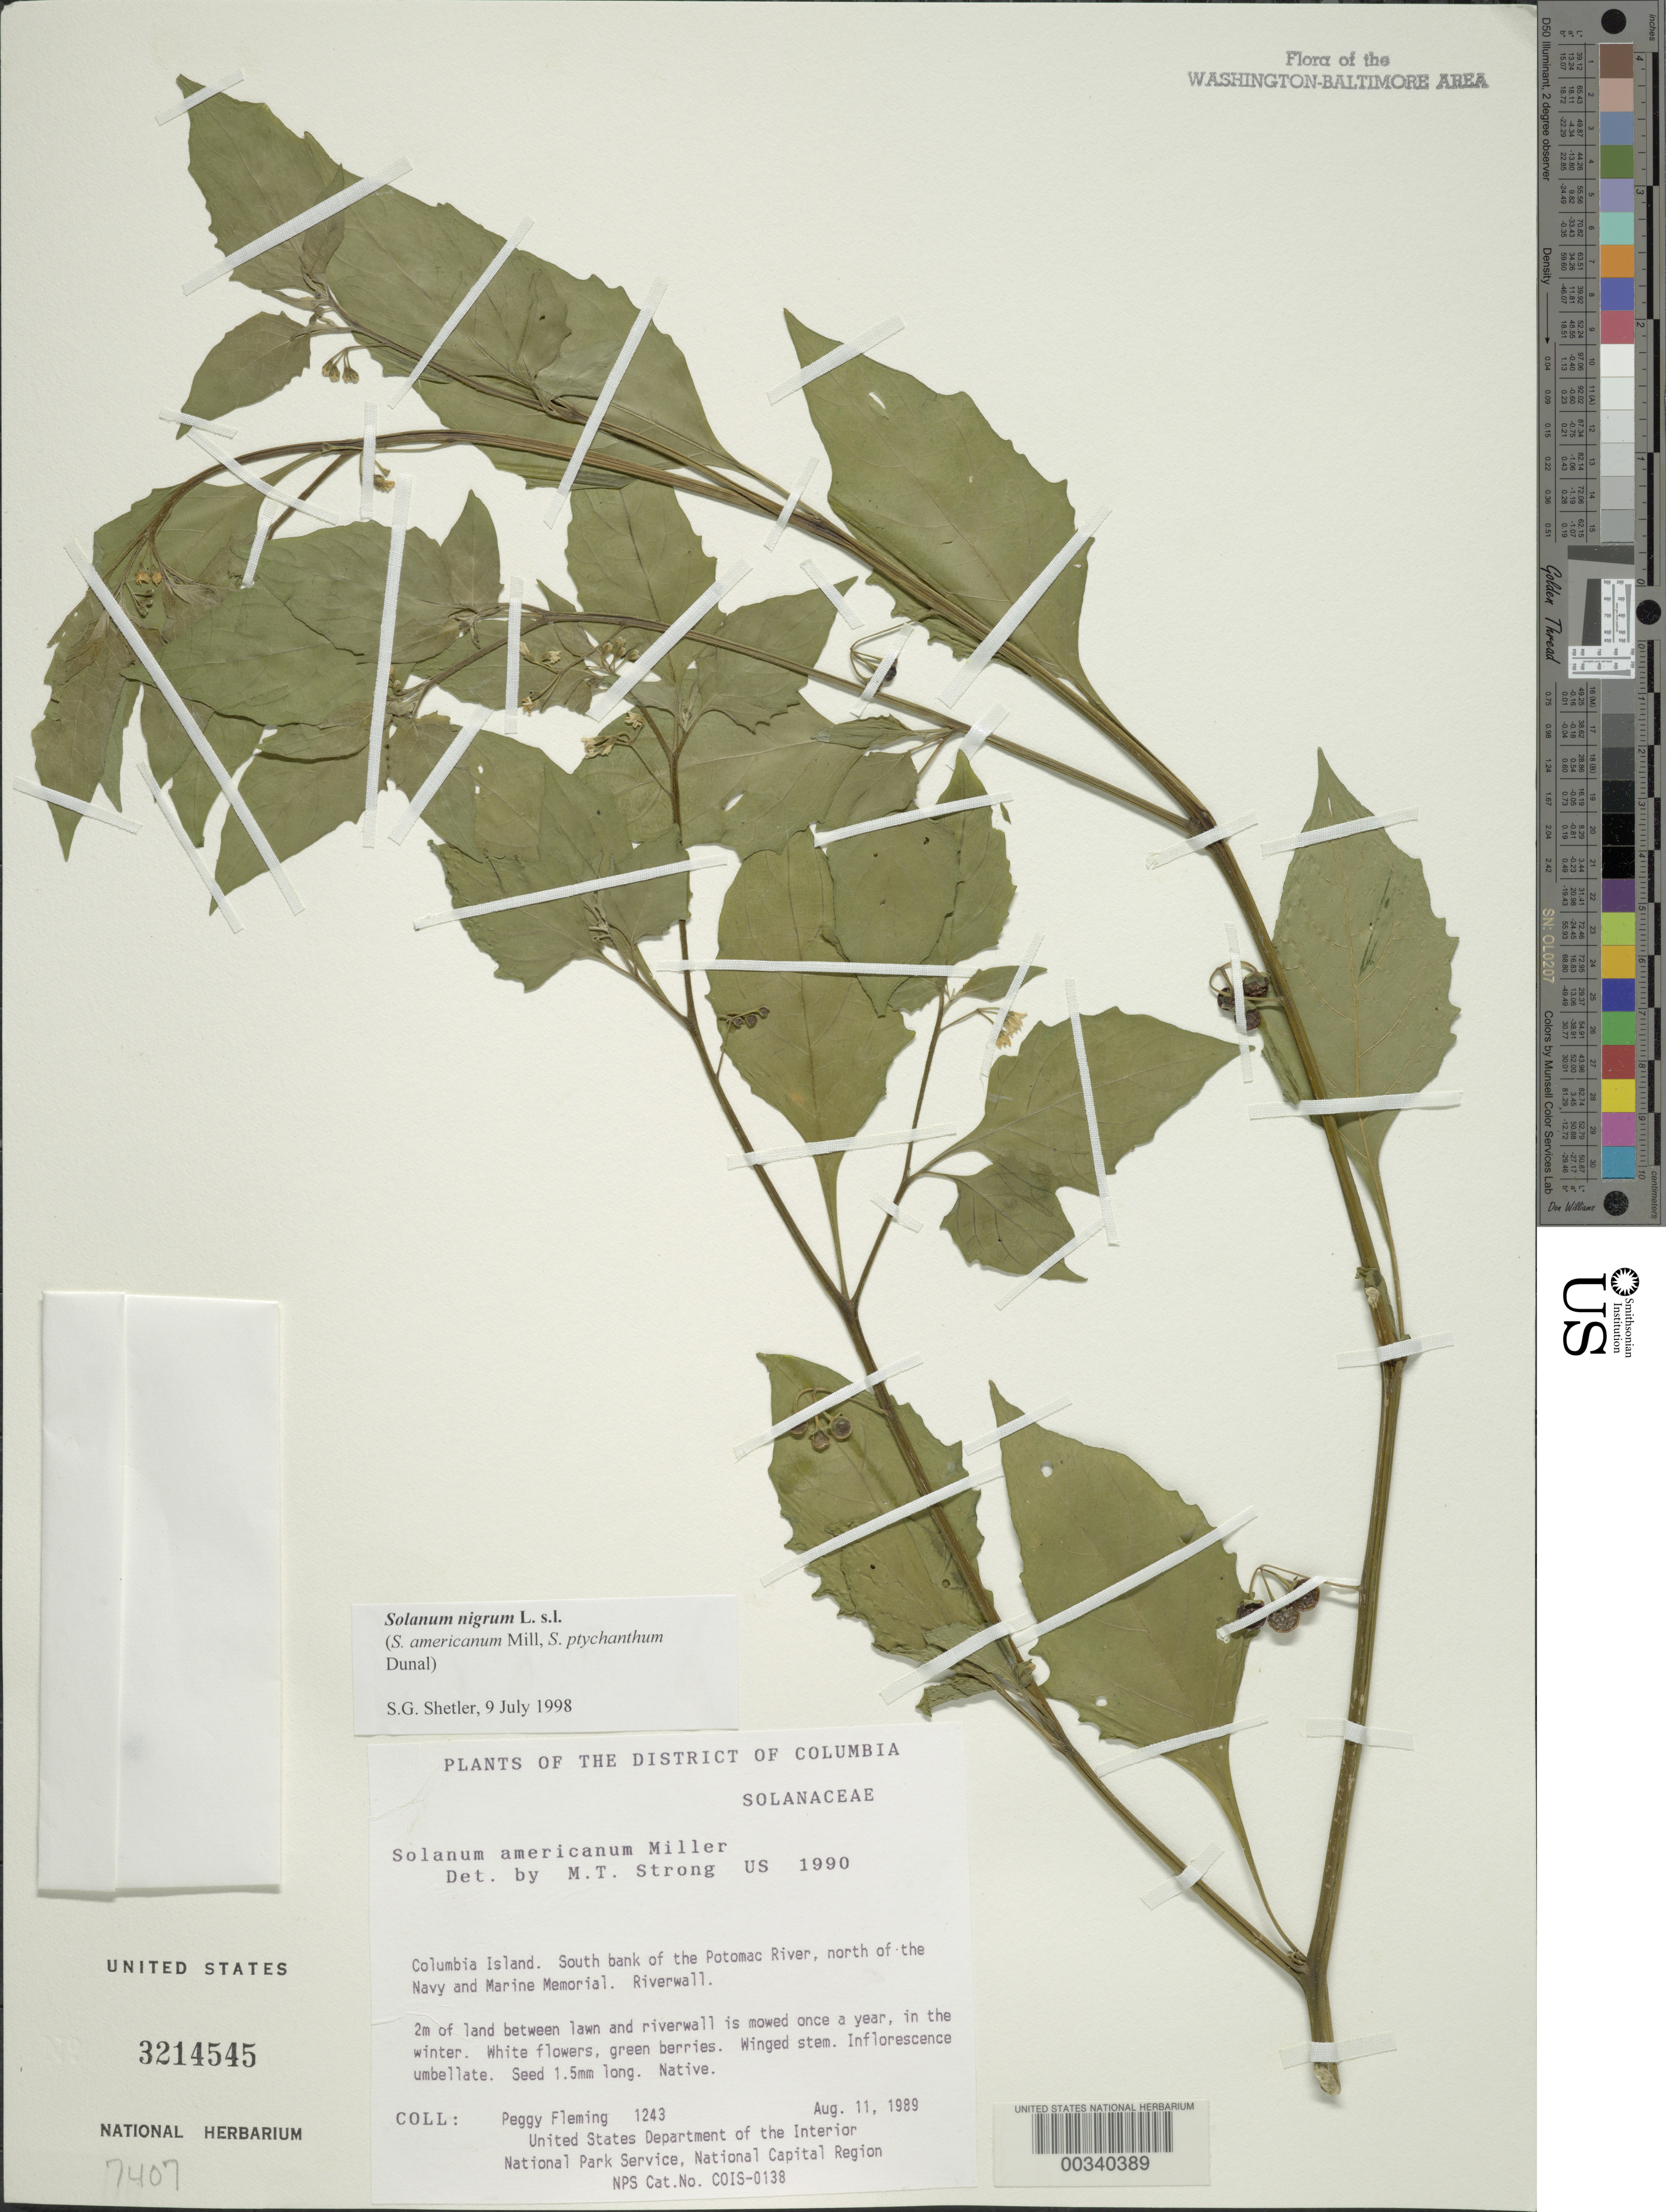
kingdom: Plantae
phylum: Tracheophyta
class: Magnoliopsida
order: Solanales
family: Solanaceae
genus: Solanum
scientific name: Solanum emulans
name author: Raf.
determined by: Knapp, S. D.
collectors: P. Fleming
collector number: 1243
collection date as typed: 11 Aug 1989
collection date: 1989-08-11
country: United States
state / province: District of Columbia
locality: Columbia Island, S bank of Potomac River, N of Navy Marine Memorial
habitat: Riverwall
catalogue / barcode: US 3214545